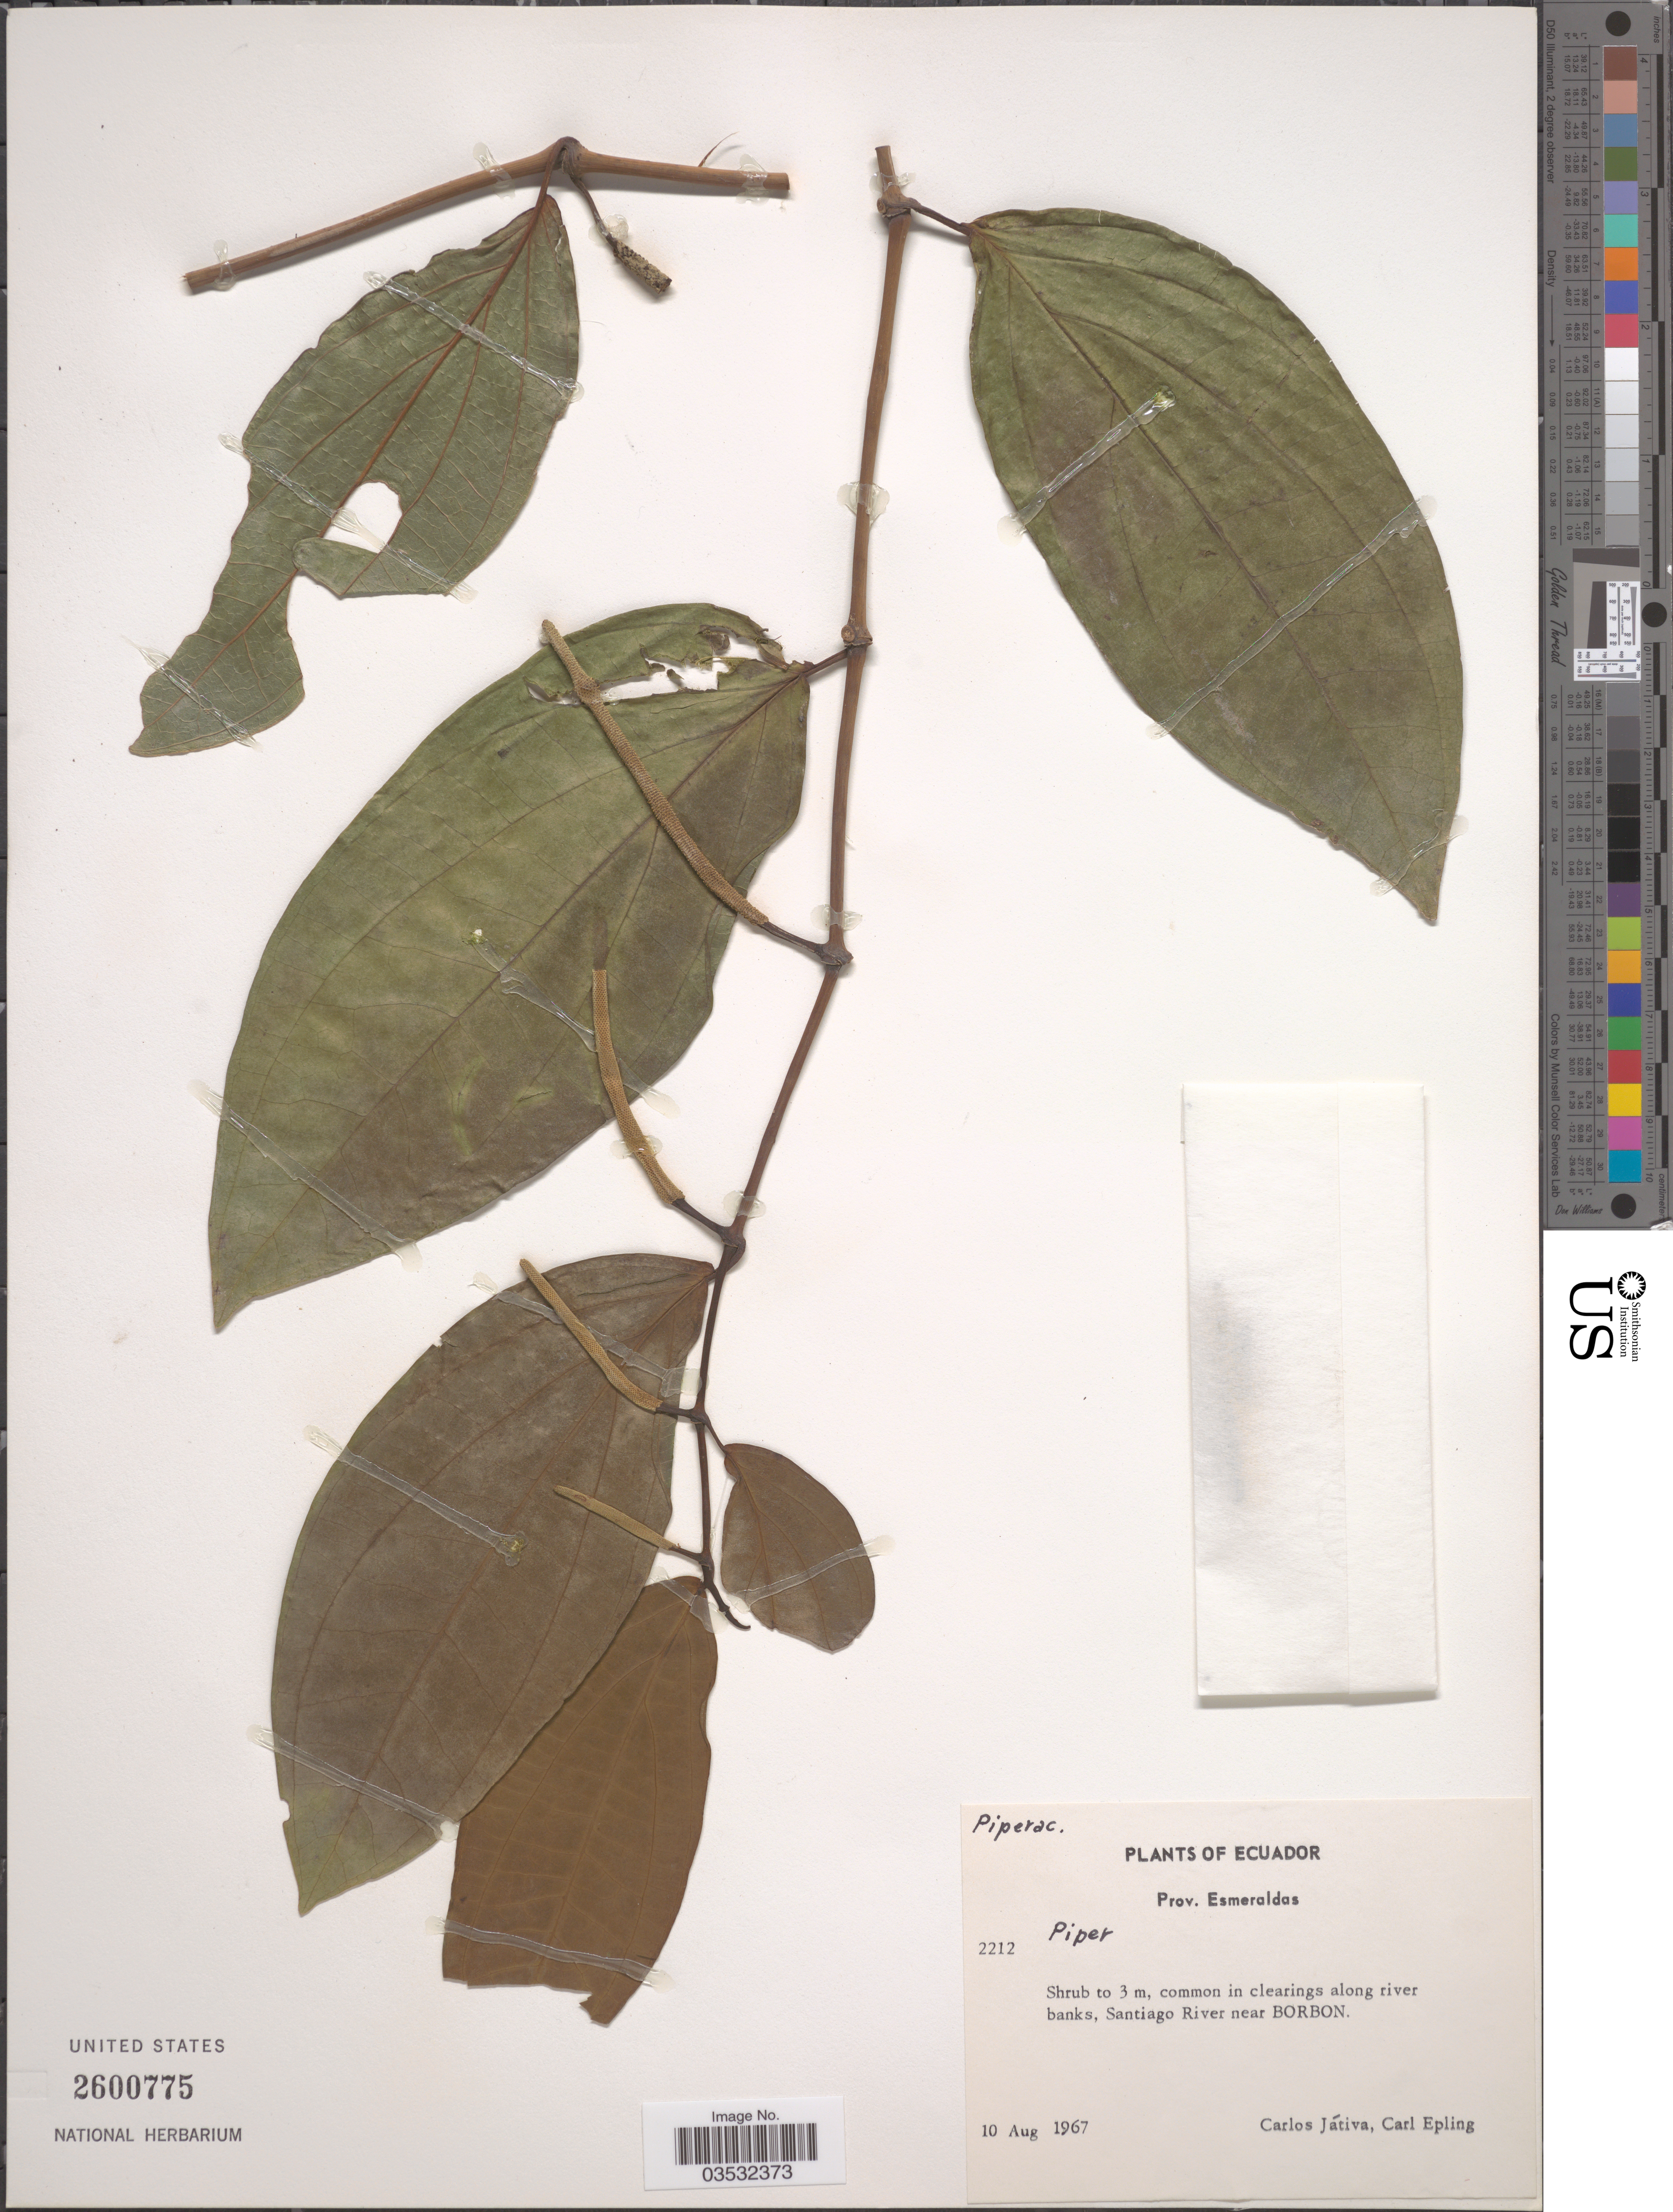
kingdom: Plantae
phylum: Tracheophyta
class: Magnoliopsida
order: Piperales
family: Piperaceae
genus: Piper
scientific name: Piper sp.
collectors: C. D. Játiva & C. C. Epling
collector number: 2212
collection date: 1967-08-10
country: Ecuador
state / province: Esmeraldas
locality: Common in clearings along river banks, Santiago River near Borbon.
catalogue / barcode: US 2600775